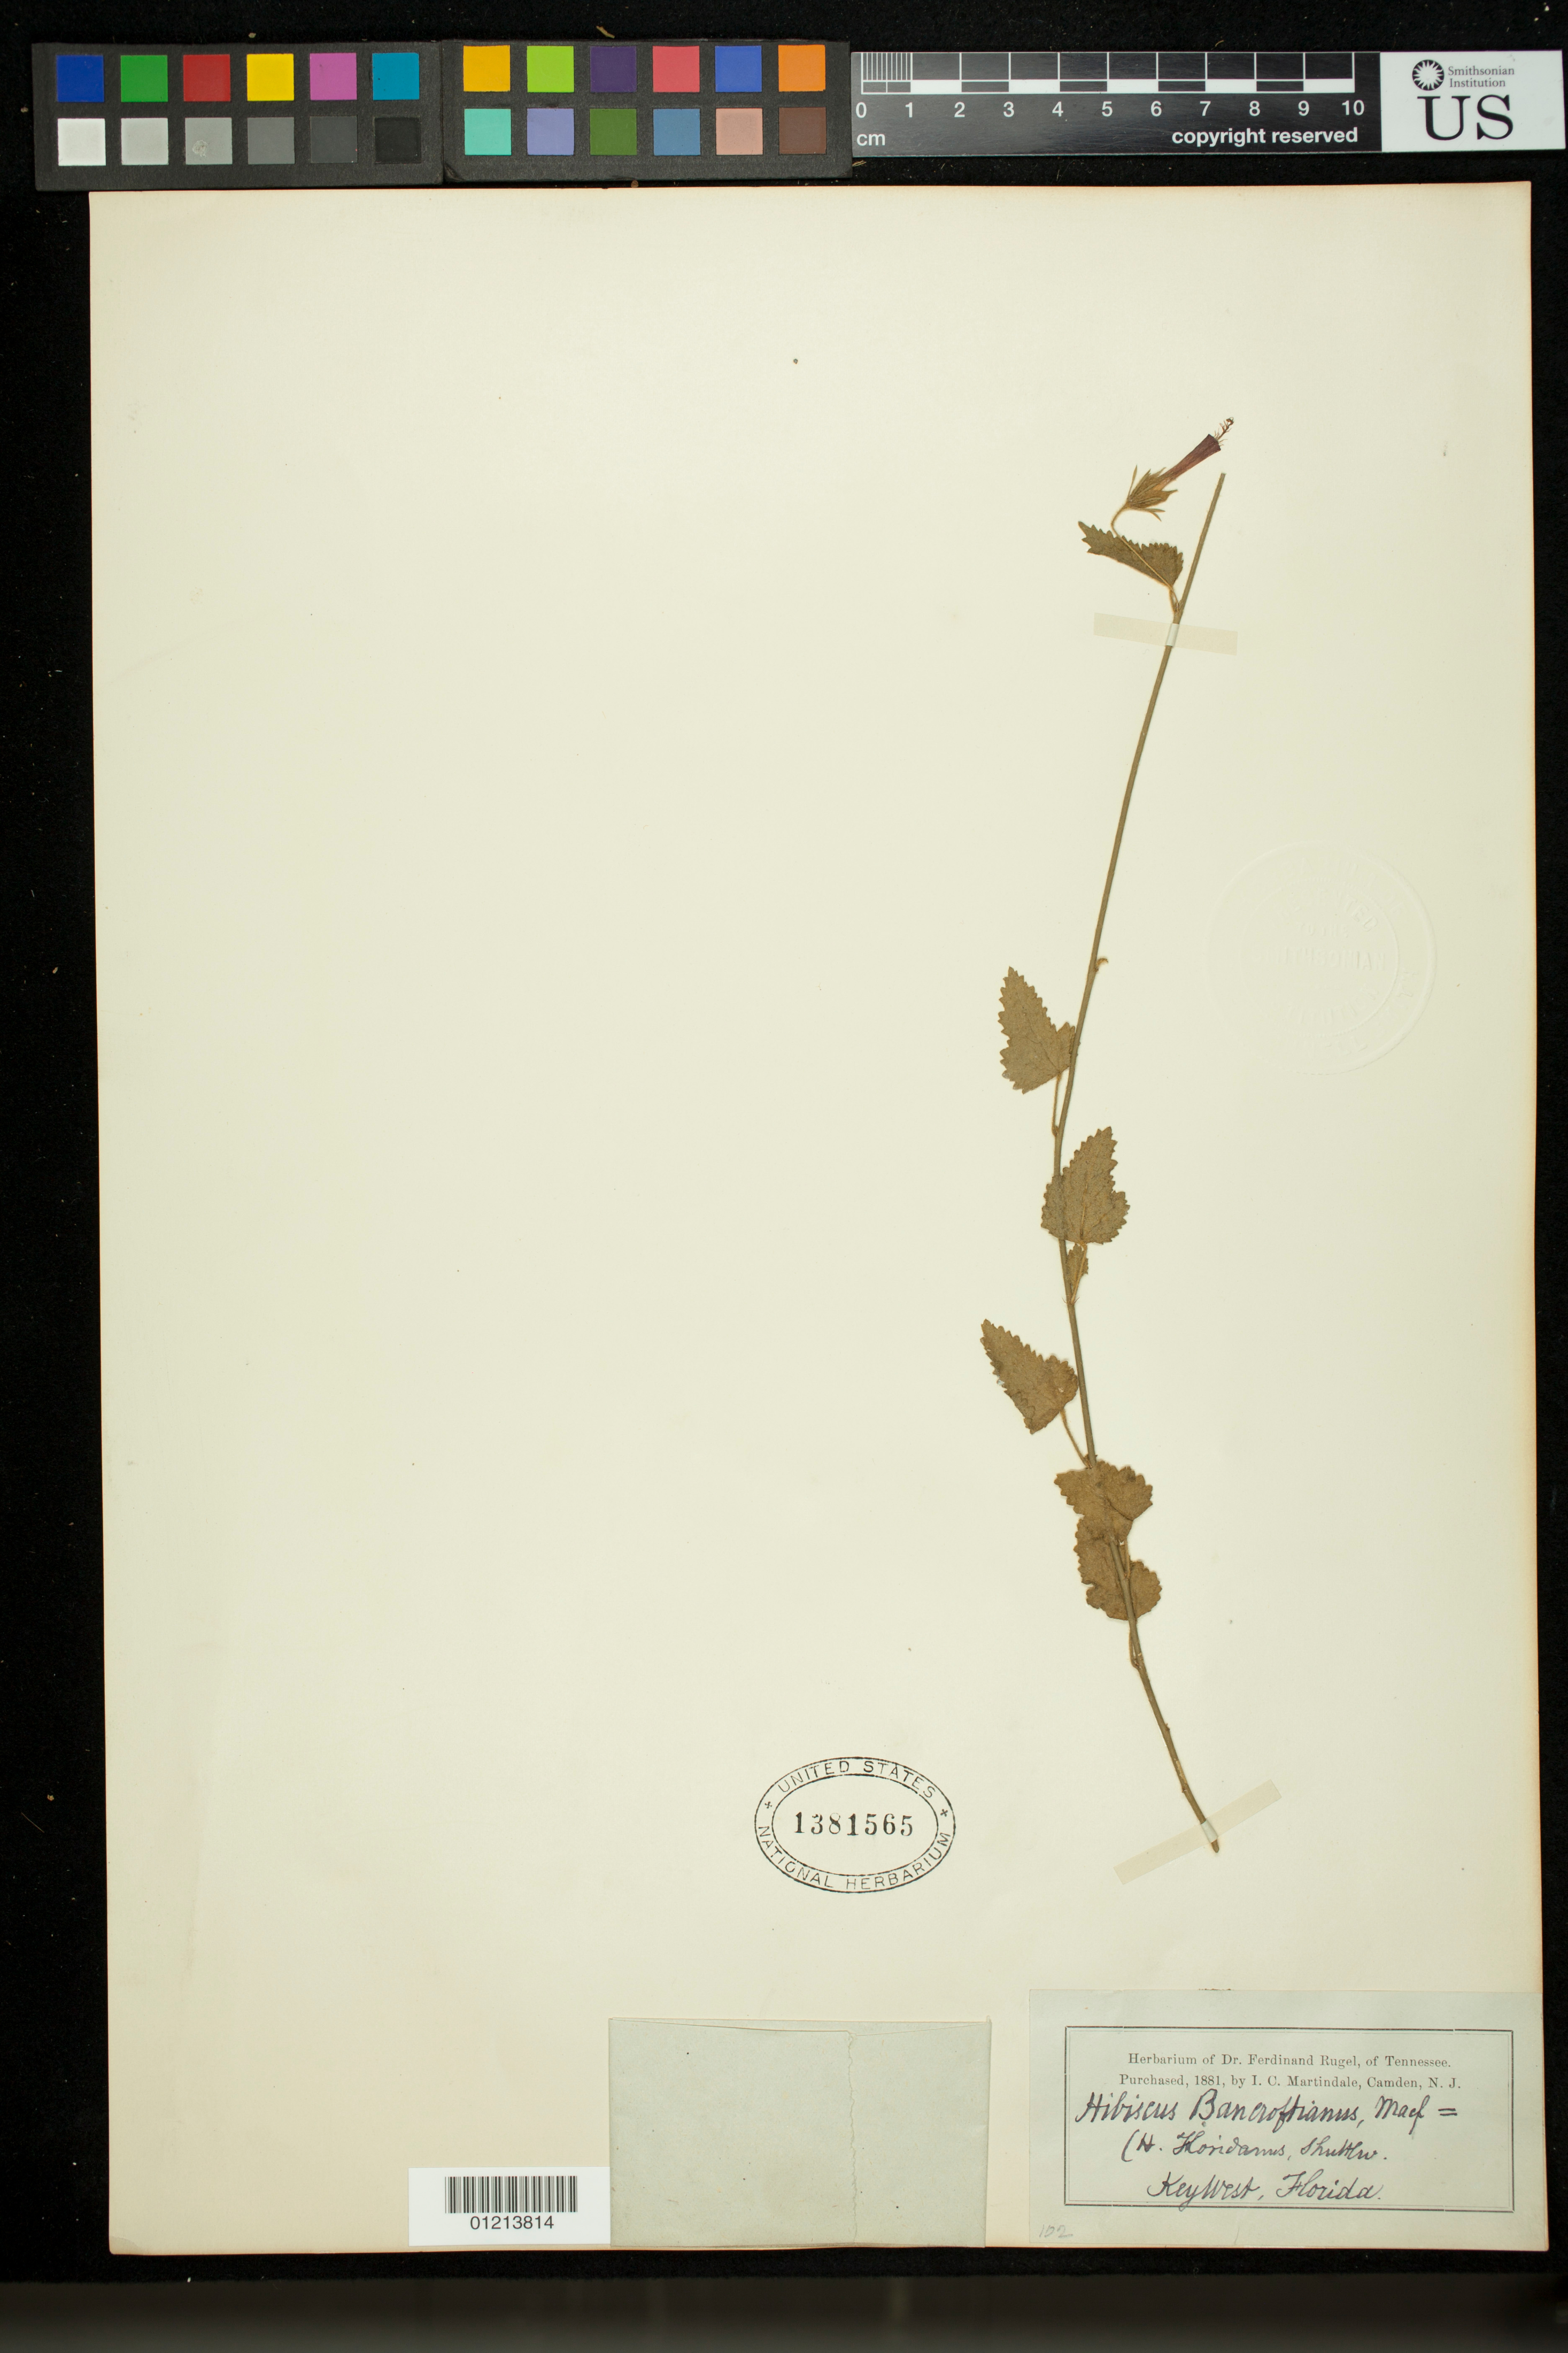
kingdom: Plantae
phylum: Tracheophyta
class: Magnoliopsida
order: Malvales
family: Malvaceae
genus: Hibiscus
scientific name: Hibiscus pilosus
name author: (Sw.) Fawc. & Rendle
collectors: F. Rugel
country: United States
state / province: Florida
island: Key West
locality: Key West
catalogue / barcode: US 1381565